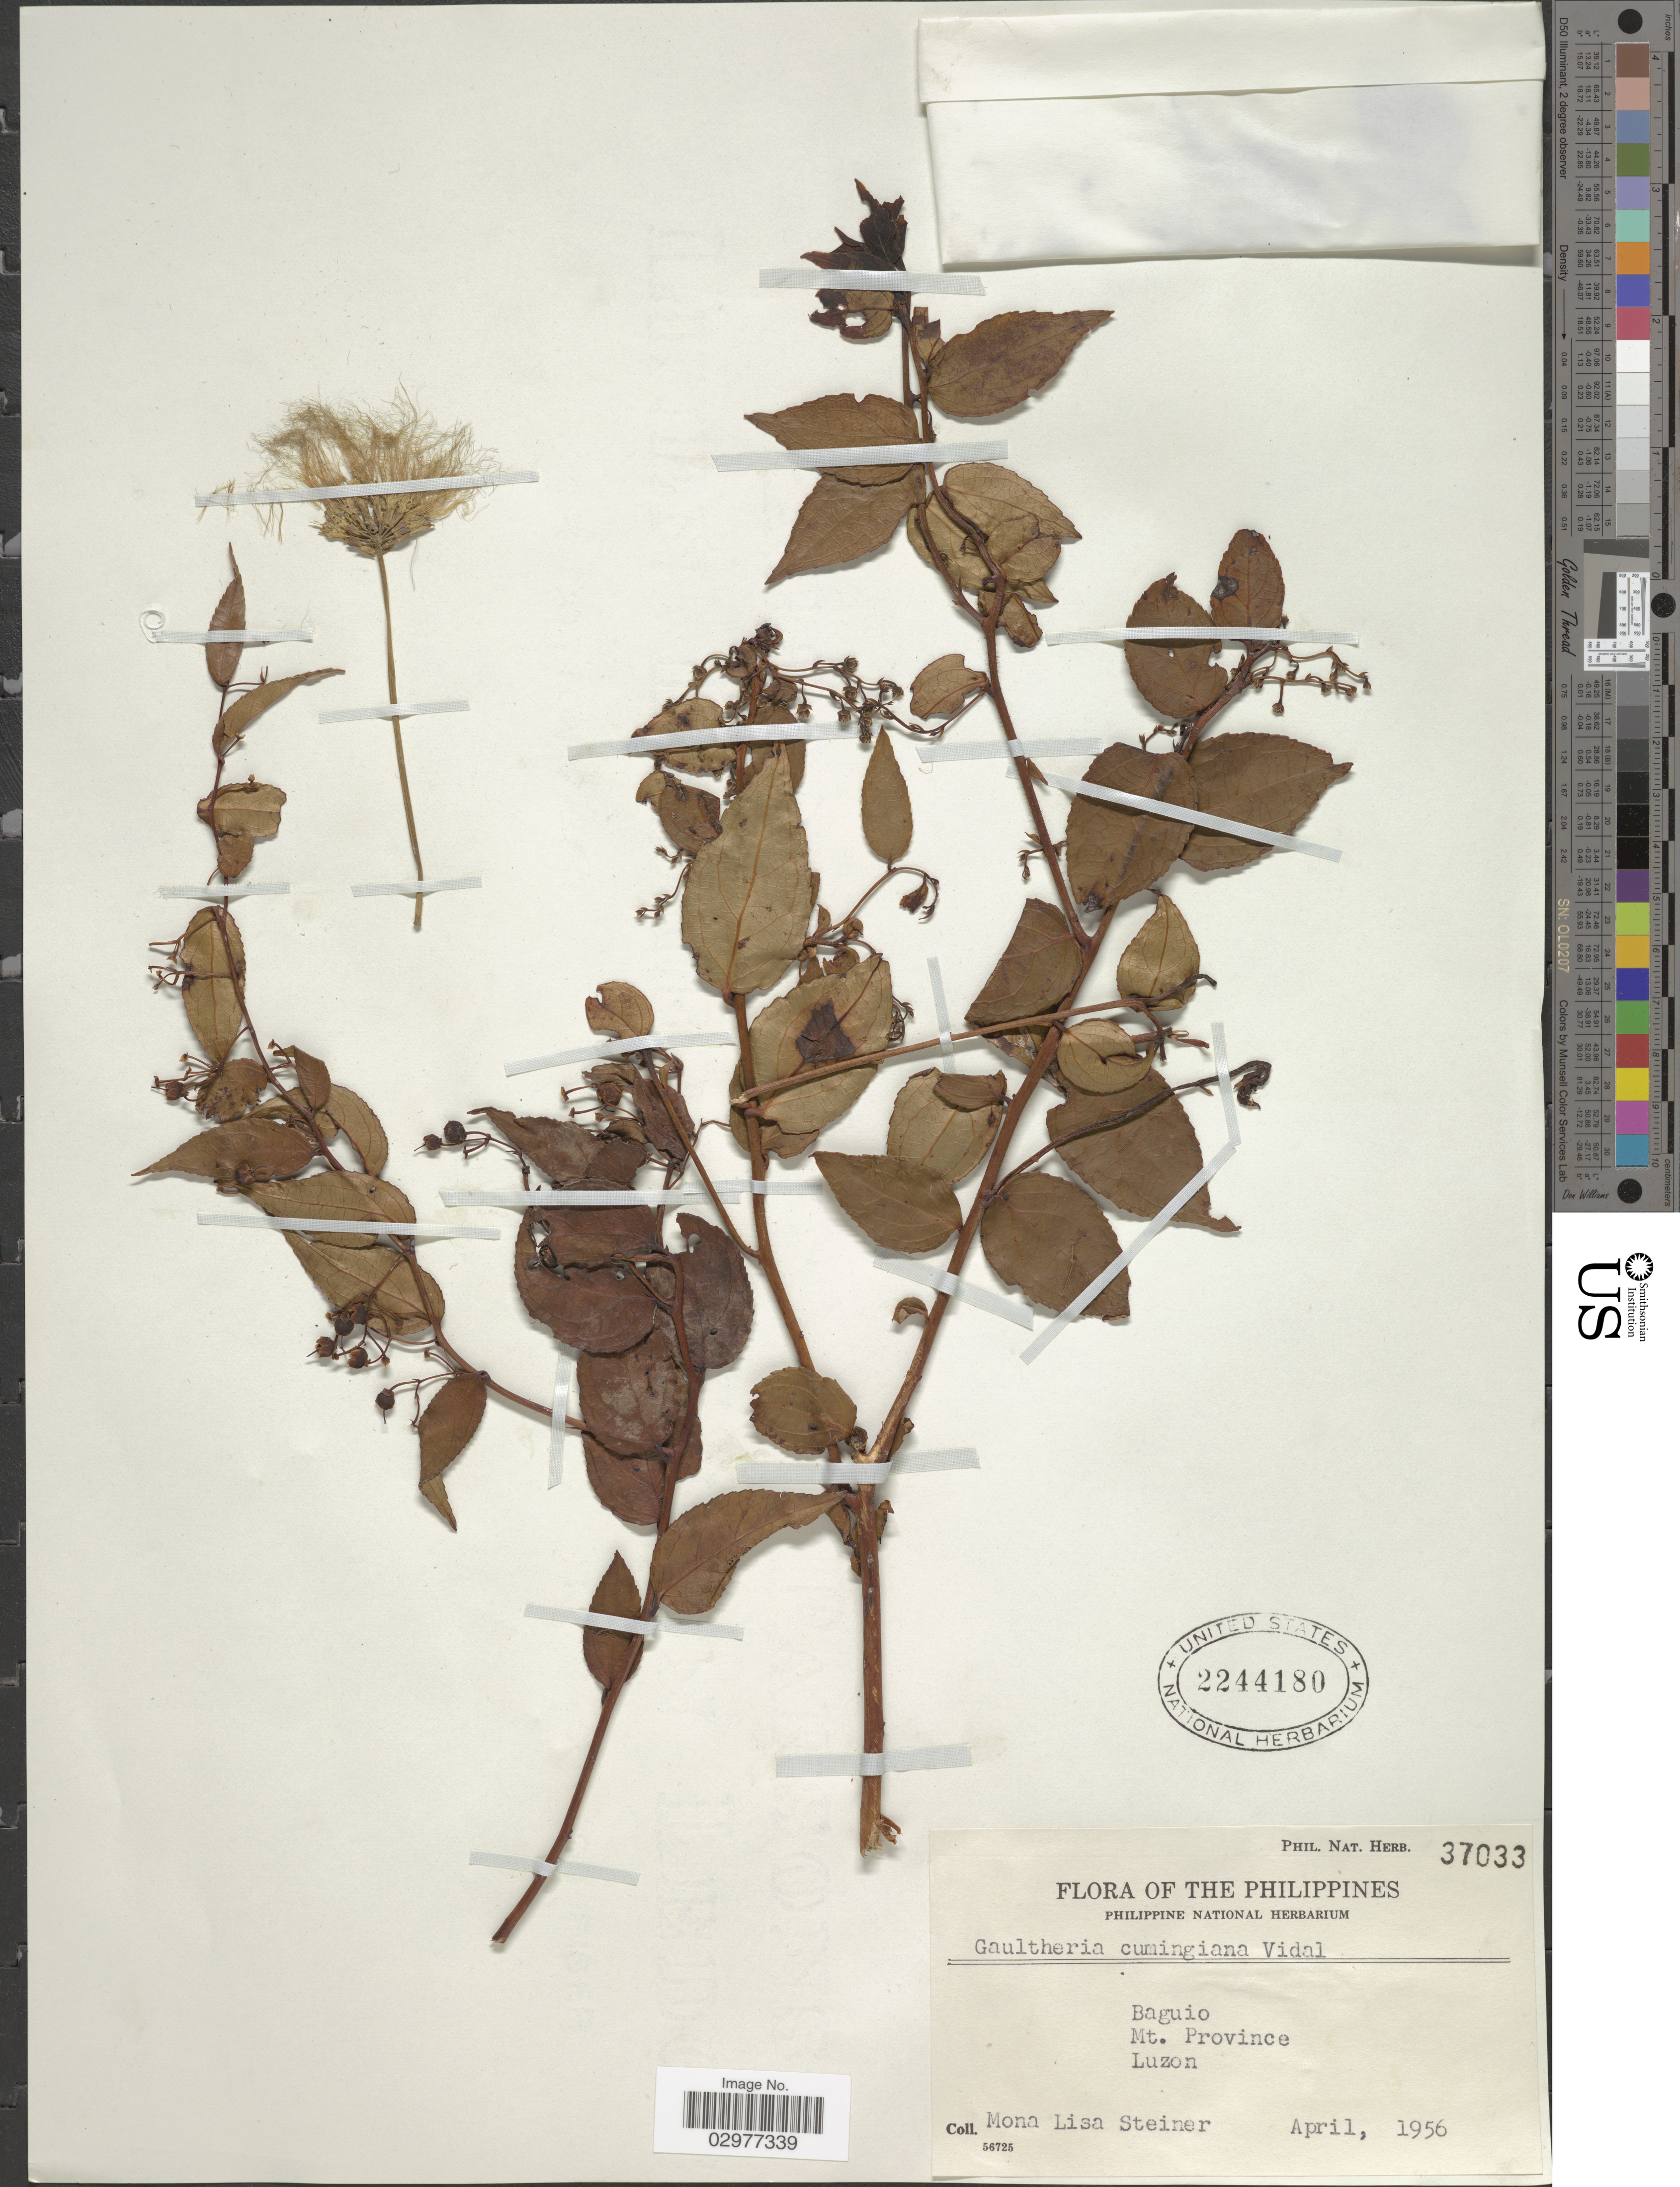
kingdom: Plantae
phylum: Tracheophyta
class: Magnoliopsida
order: Ericales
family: Ericaceae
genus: Gaultheria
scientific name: Gaultheria cumingiana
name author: S. Vidal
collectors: M. Steiner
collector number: Phil. Nat. Herb. 37033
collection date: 1956-04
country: Philippines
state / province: Cordillera (Administrative Region)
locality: Baguio, Mt. Province, Luzon.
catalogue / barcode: US 2244180